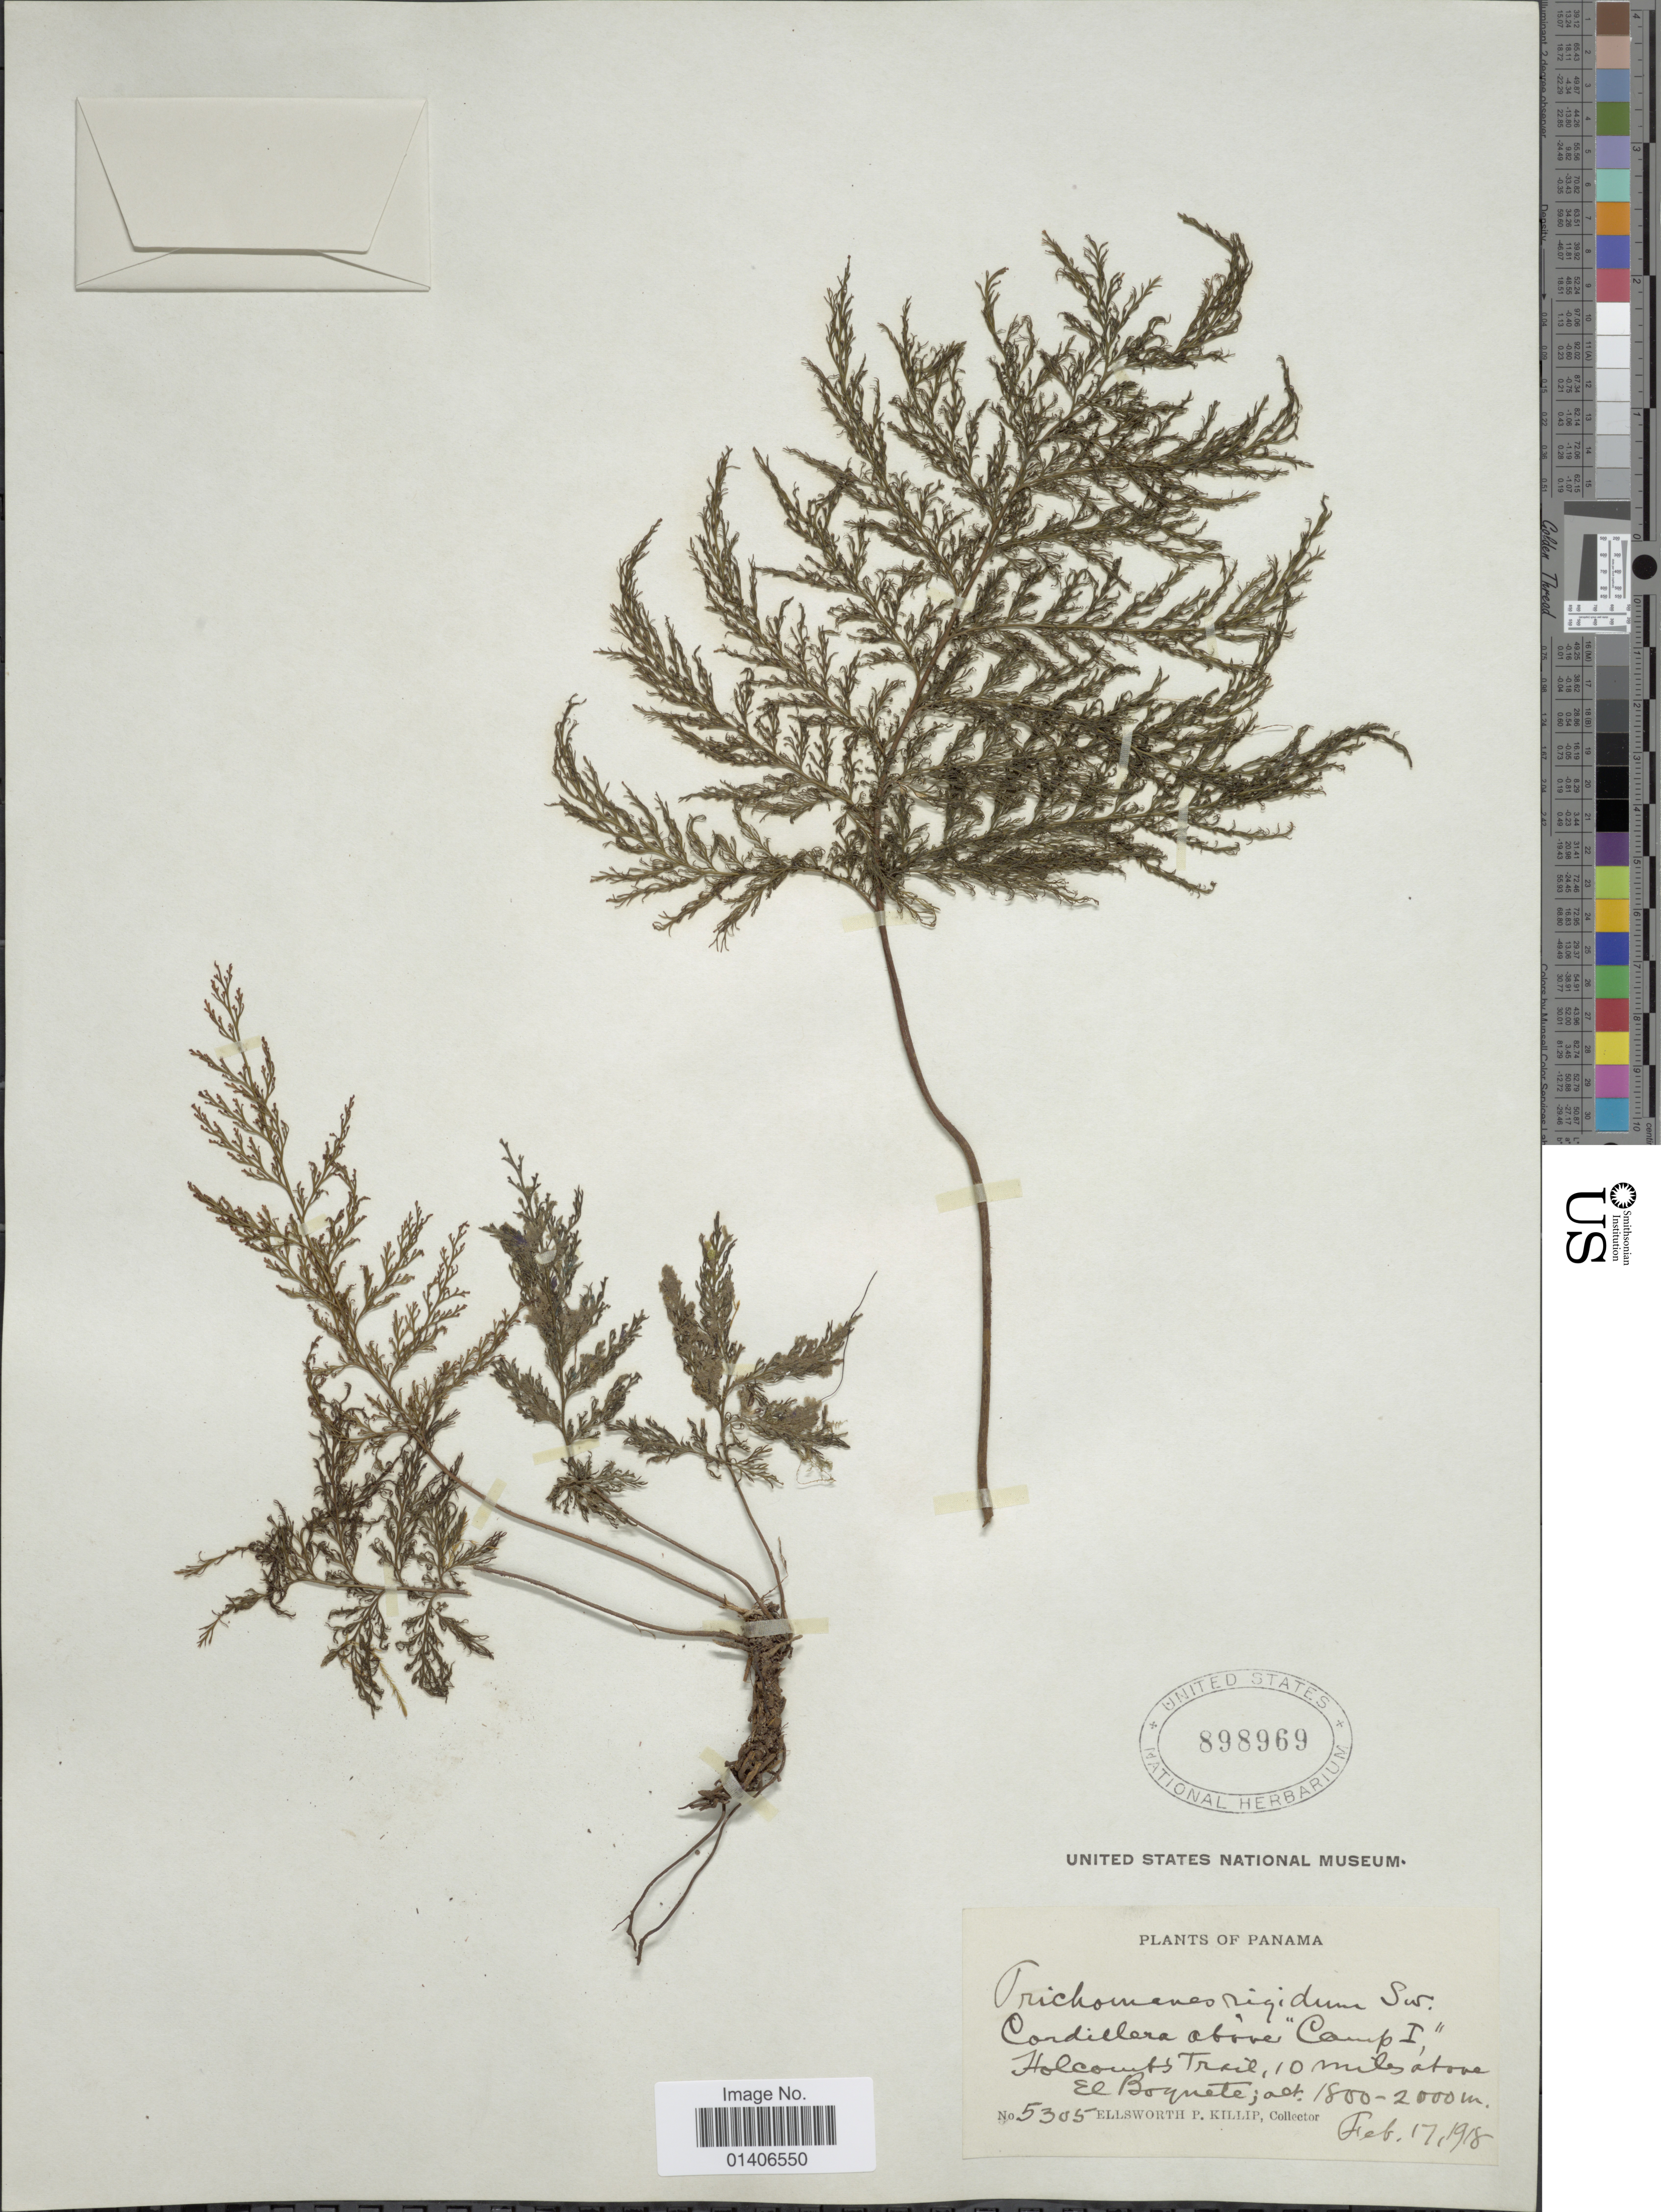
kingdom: Plantae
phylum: Tracheophyta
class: Polypodiopsida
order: Hymenophyllales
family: Hymenophyllaceae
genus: Abrodictyum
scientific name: Abrodictyum rigidum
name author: (Sw.) Ebihara & Dubuisson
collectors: E. P. Killip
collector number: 5305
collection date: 1918-02-17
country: Panama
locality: Cordillera above 'Camp I' Holcomts Trails, 10 miles above El Boquete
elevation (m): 1800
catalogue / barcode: US 898969